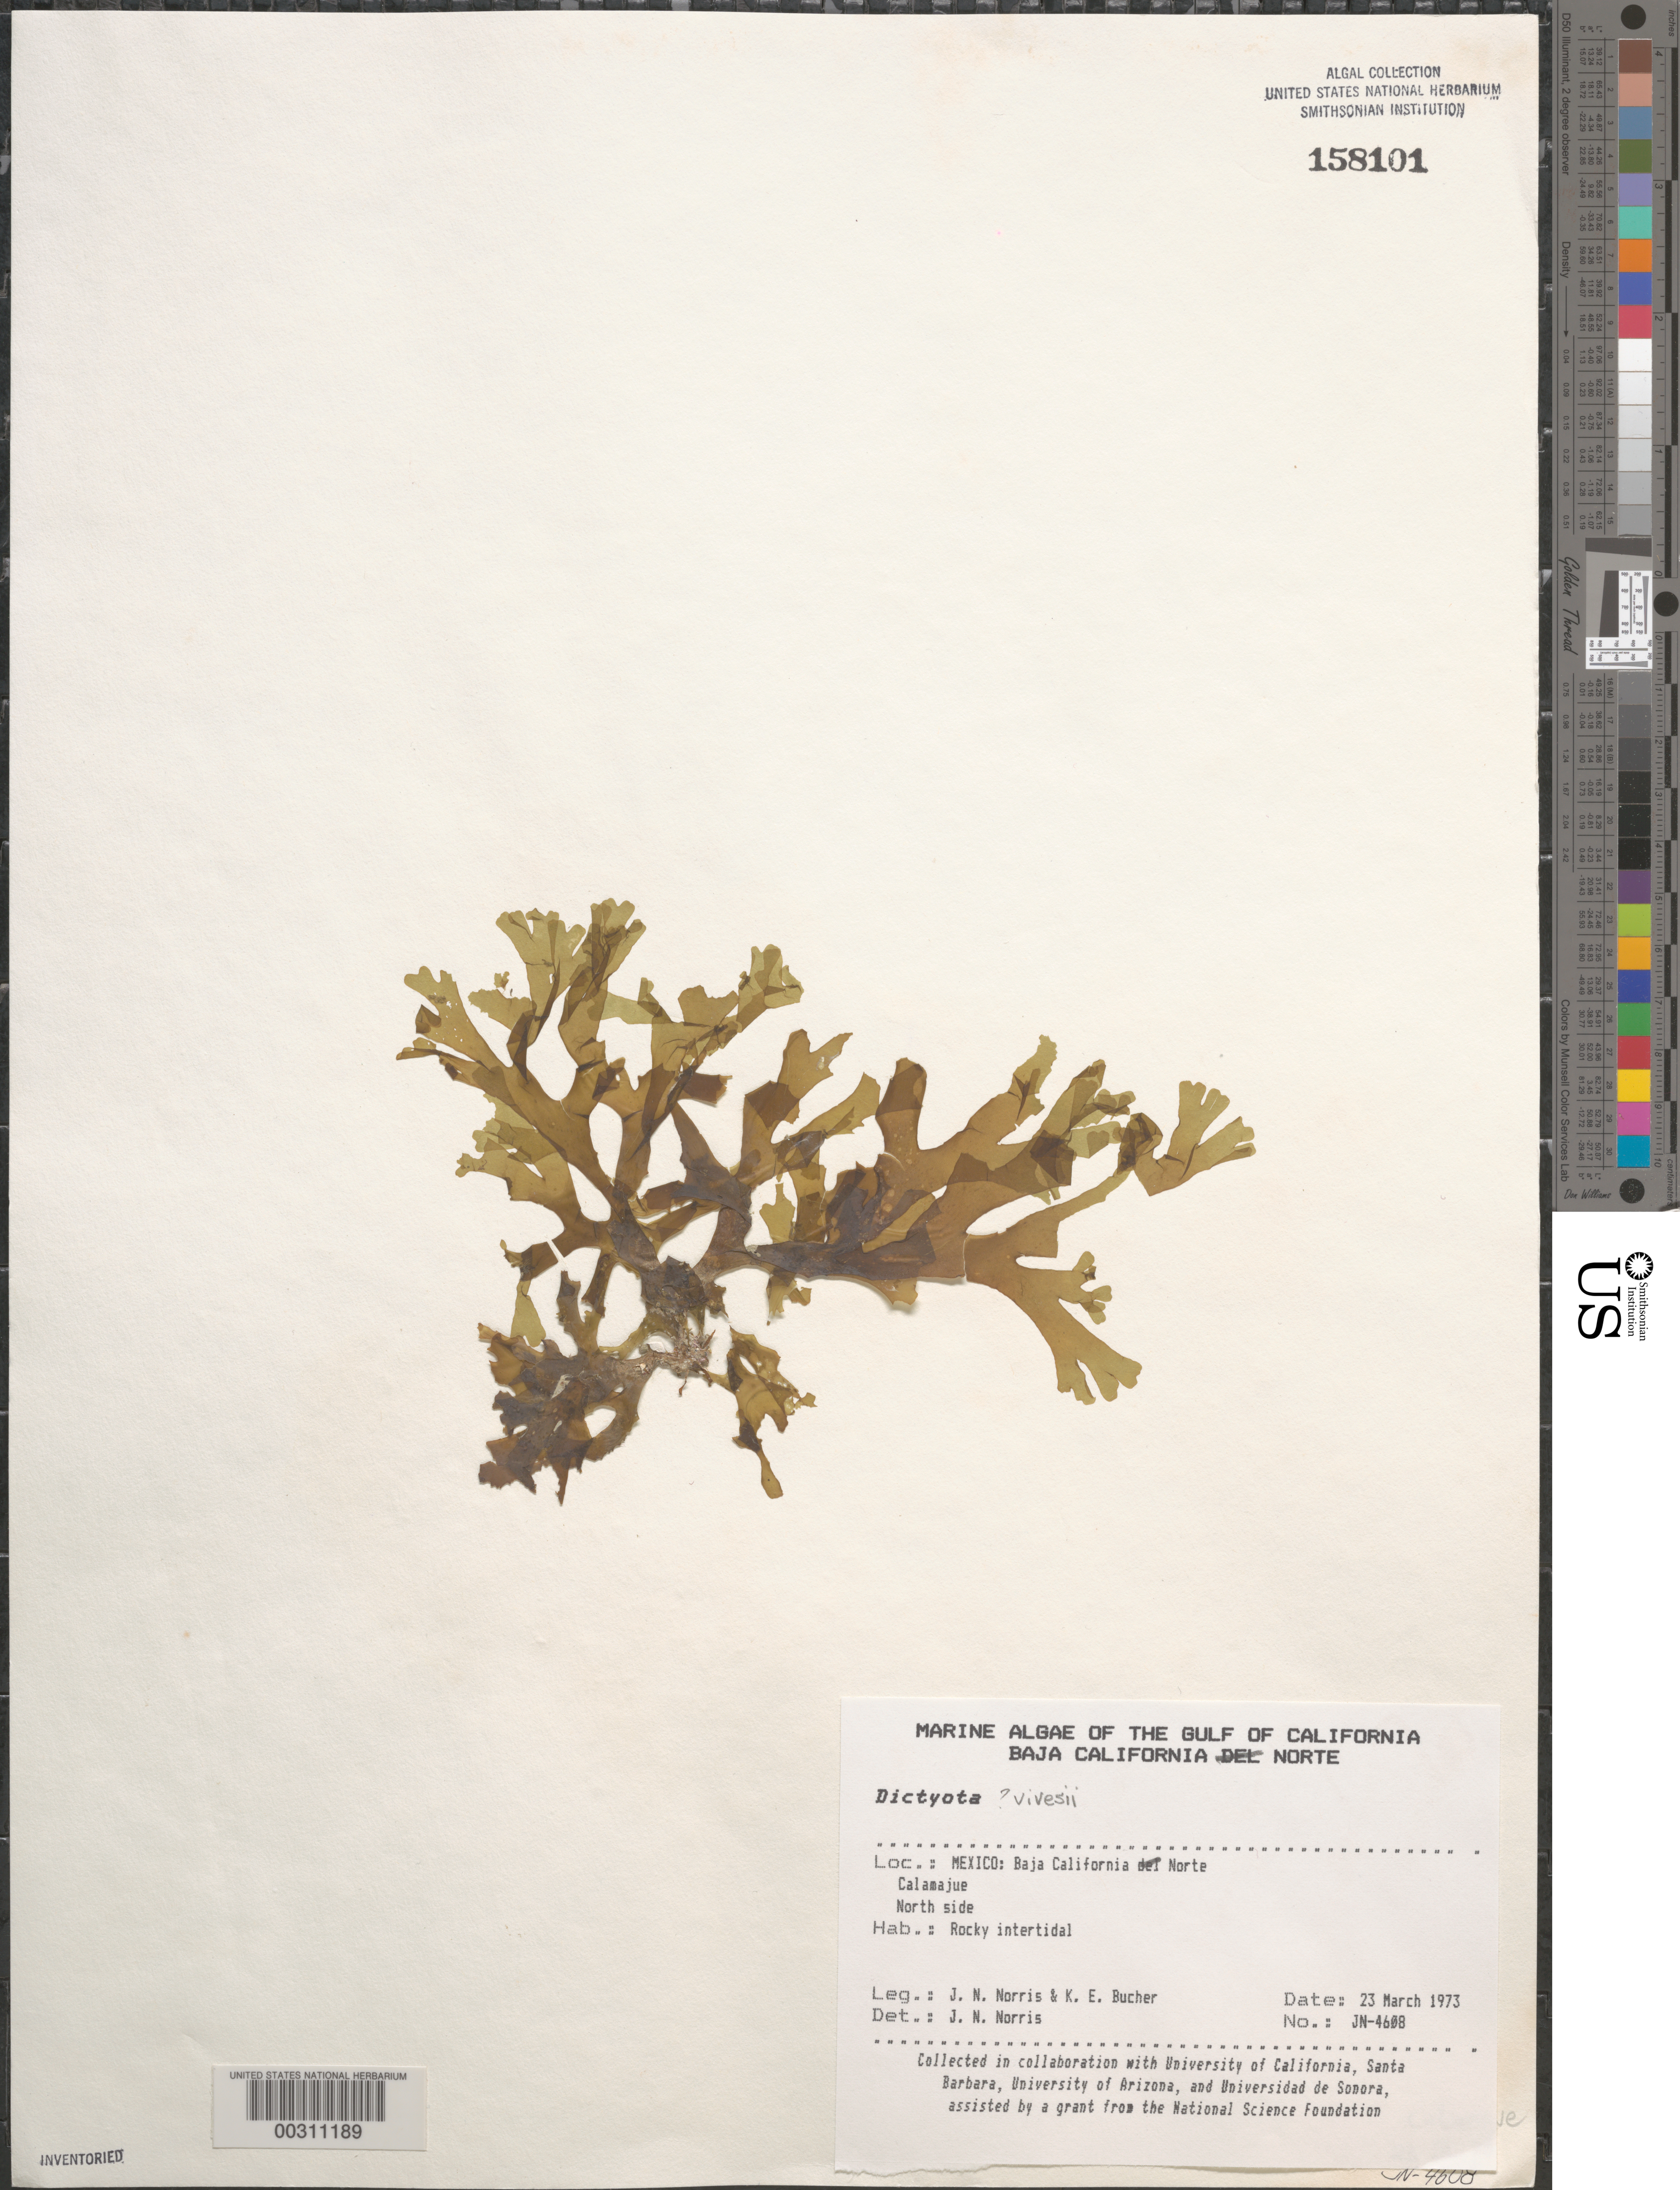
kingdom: Chromista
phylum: Ochrophyta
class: Phaeophyceae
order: Dictyotales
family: Dictyotaceae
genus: Dictyota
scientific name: Dictyota sp.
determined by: Norris, James N.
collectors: J. N. Norris & K. E. Bucher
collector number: JN-4608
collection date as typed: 23 Mar 1973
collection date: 1973-03-23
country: Mexico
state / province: Baja California Norte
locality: Calamajue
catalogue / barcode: US 158101